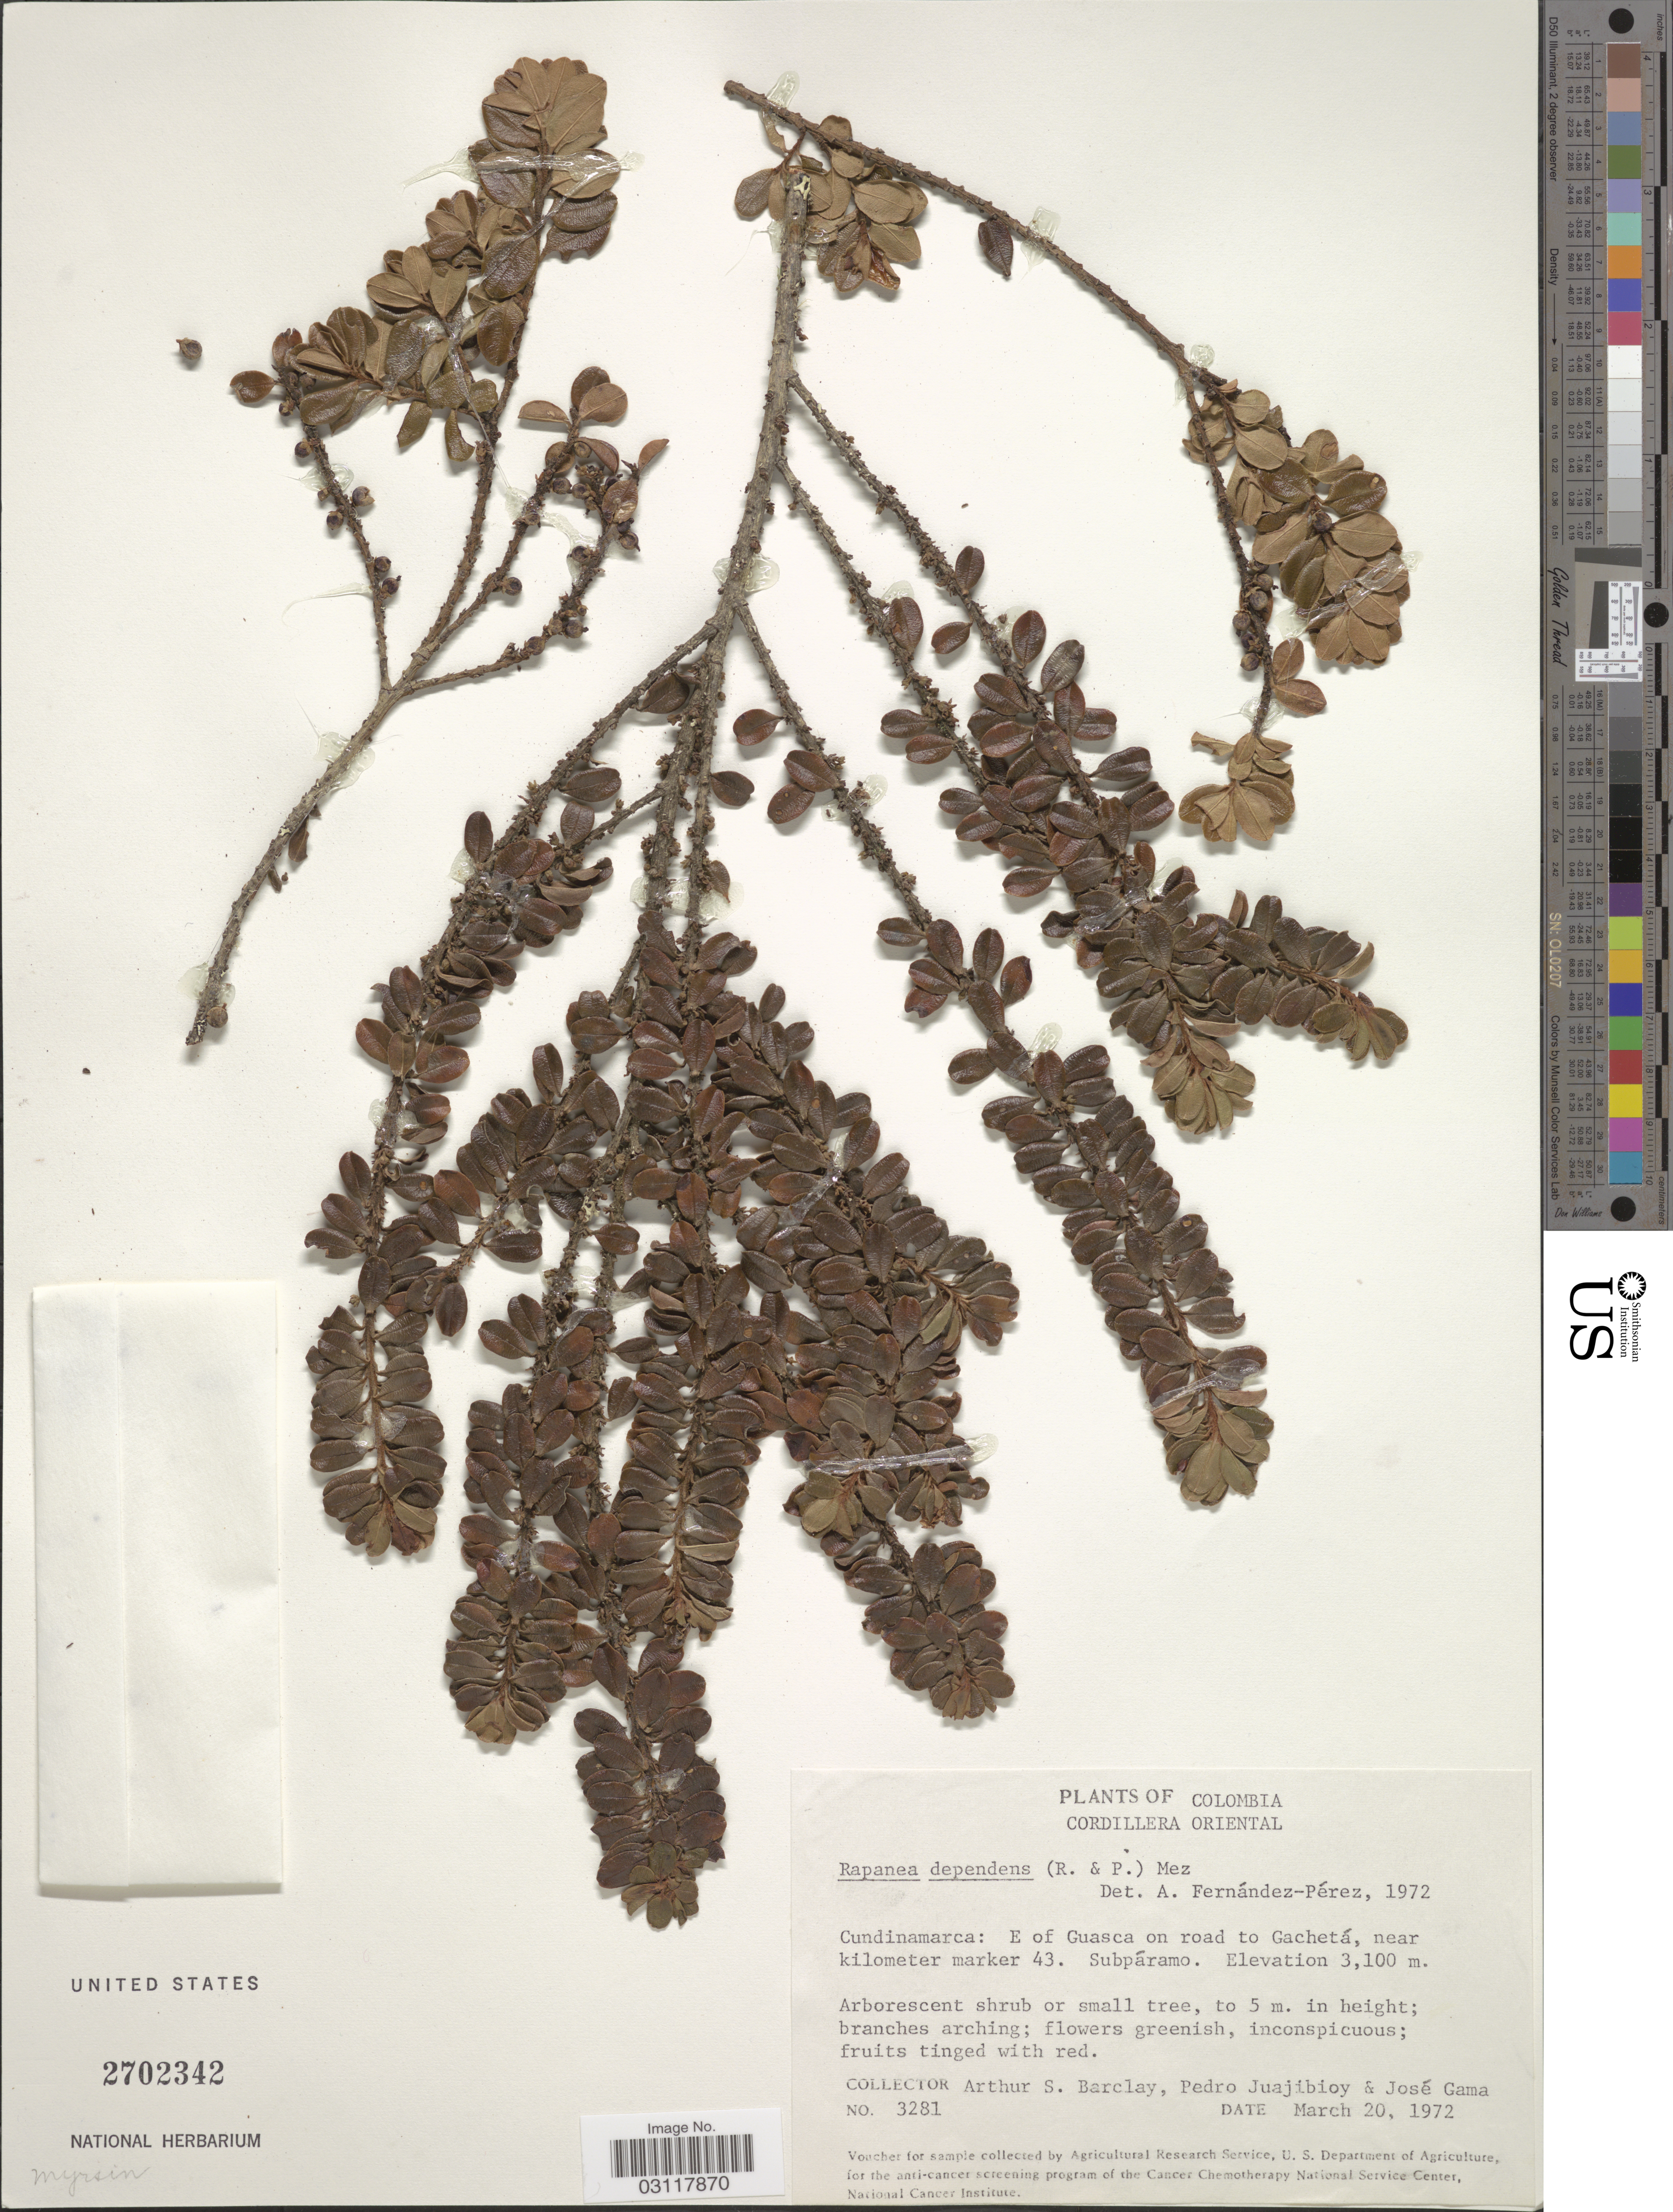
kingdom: Plantae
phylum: Tracheophyta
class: Magnoliopsida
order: Ericales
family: Primulaceae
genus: Rapanea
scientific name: Rapanea dependens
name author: (Ruiz & Pav.) Mez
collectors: A. S. Barclay, P. Juajibioy & J. Gama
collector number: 3281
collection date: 1972-03-20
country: Colombia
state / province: Cundinamarca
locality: Cordillera Oriental. E of Guasca on road to Gachetá, near kilometer marker 43.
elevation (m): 3100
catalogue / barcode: US 2702342